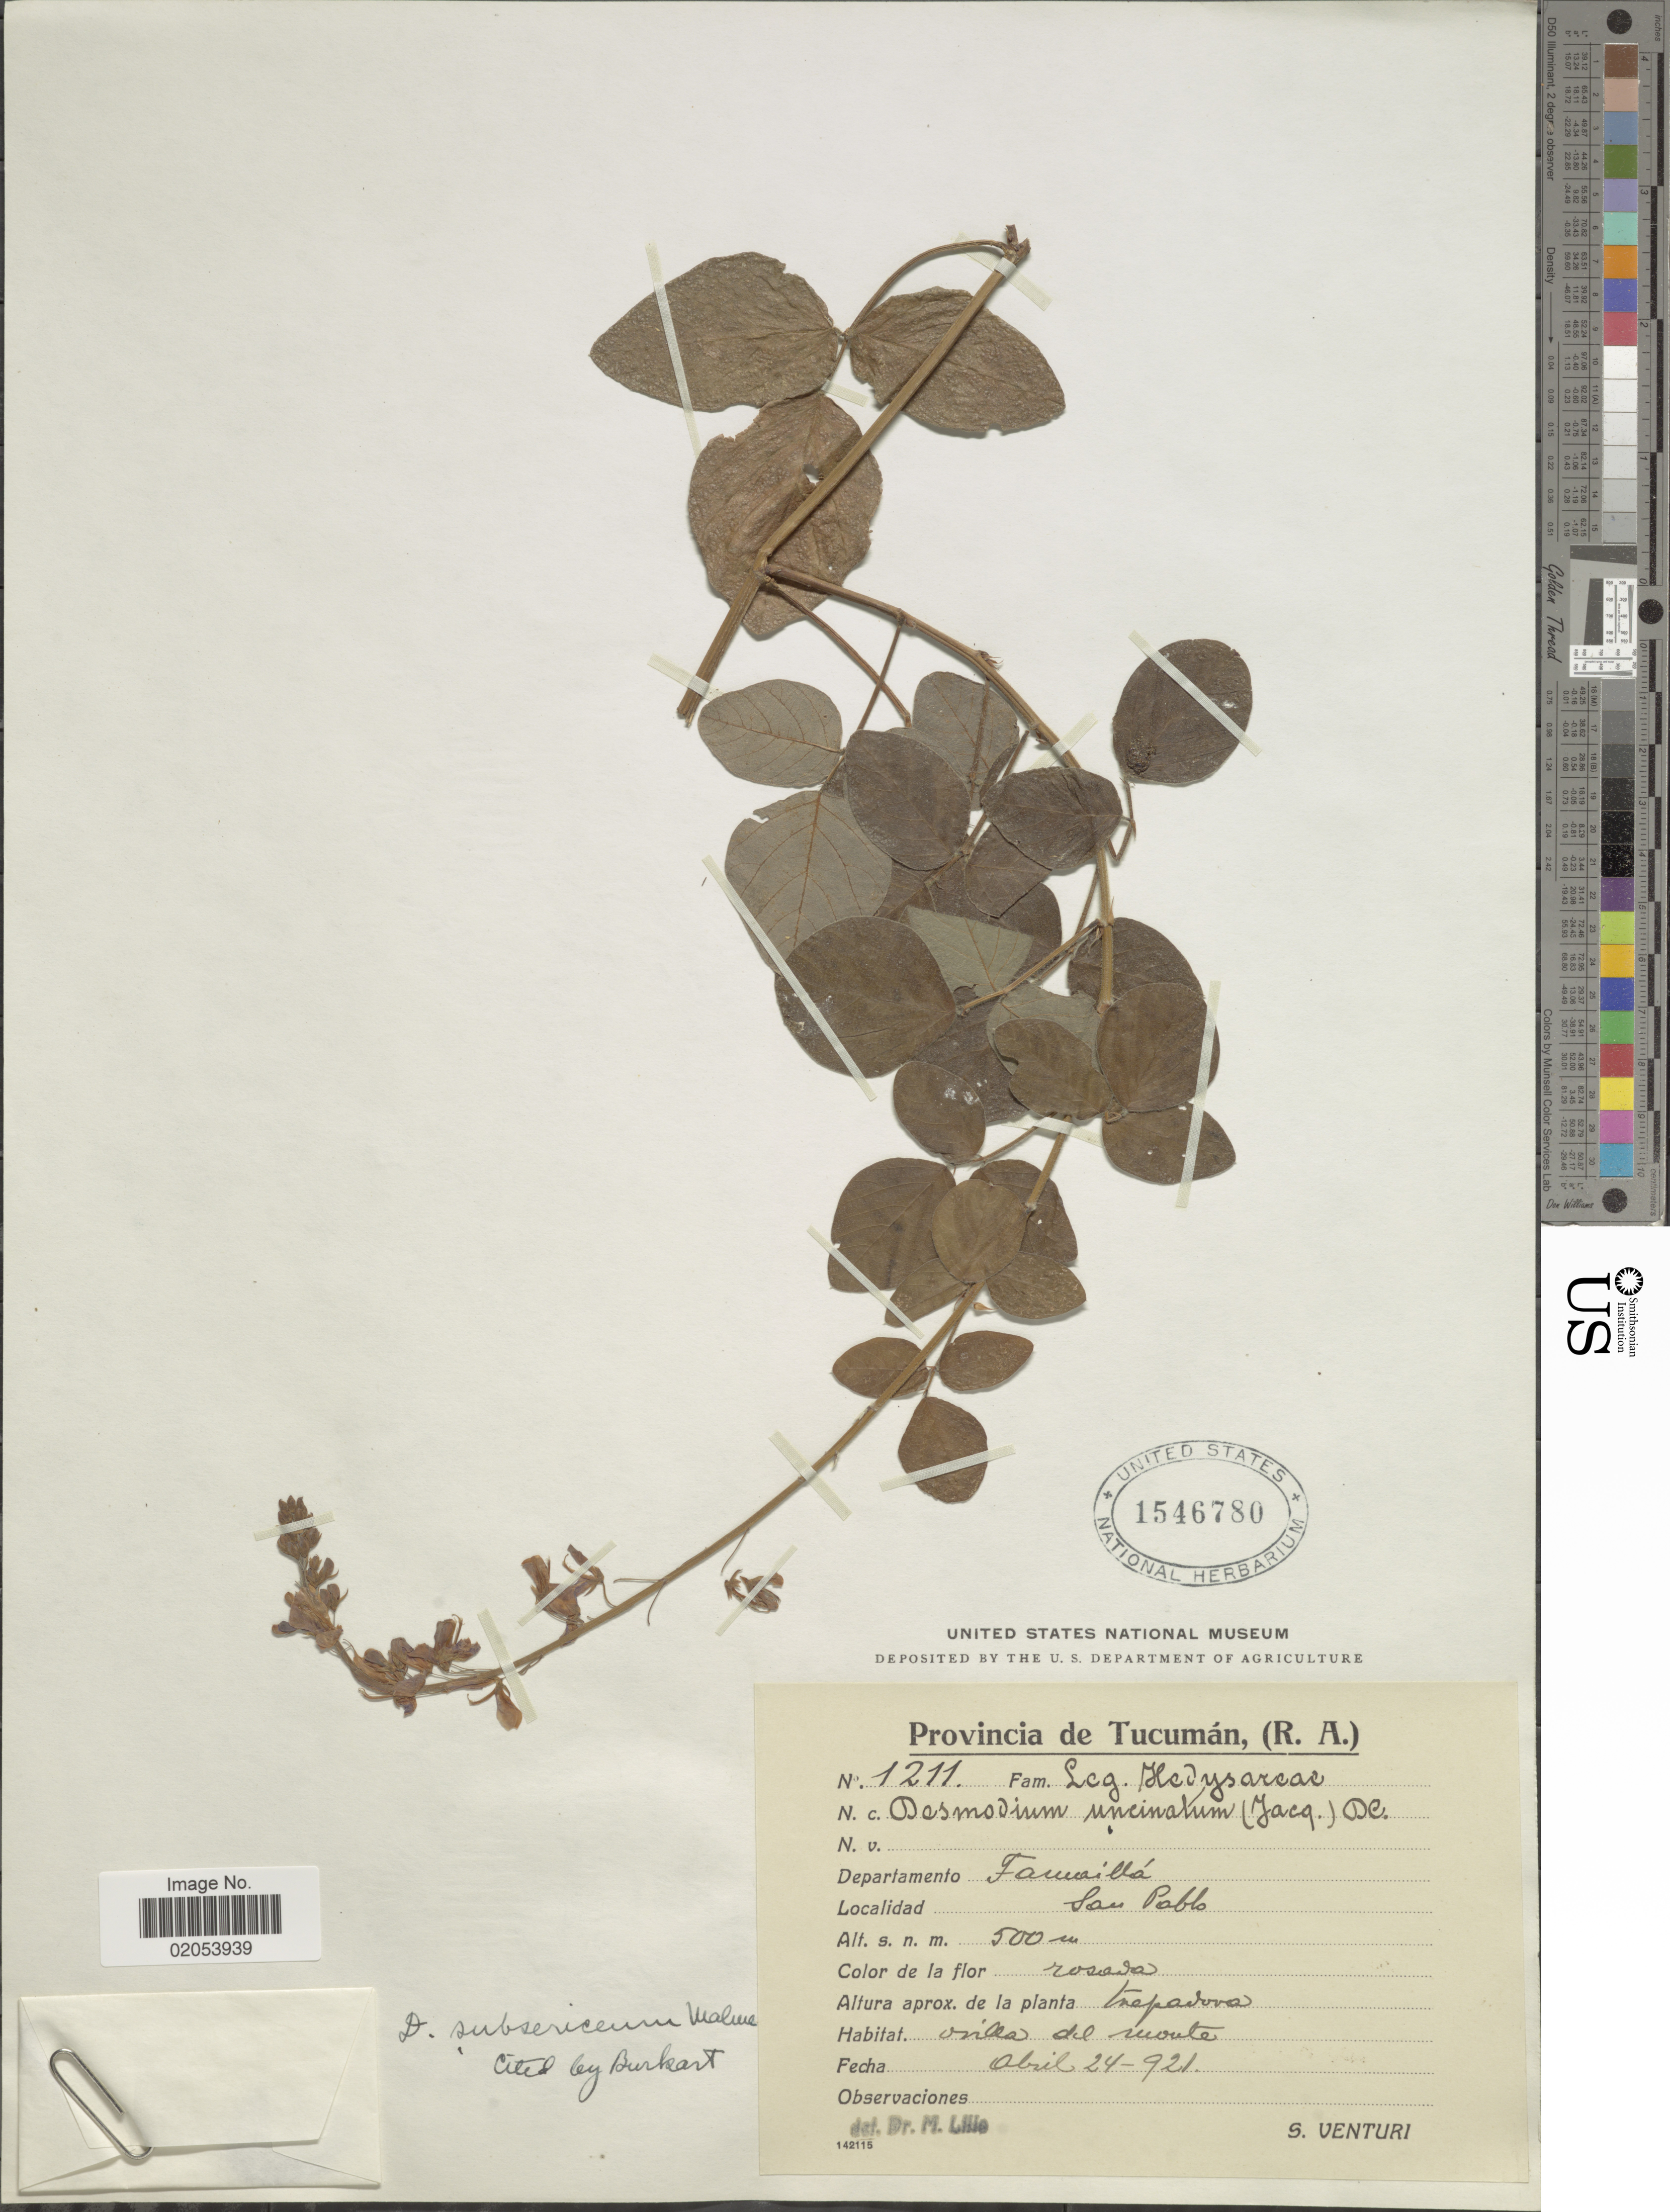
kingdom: Plantae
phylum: Tracheophyta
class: Magnoliopsida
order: Fabales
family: Fabaceae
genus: Desmodium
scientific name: Desmodium subsericeum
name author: Malme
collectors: S. Venturi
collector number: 1211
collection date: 1921-04-24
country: Argentina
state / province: Tucuman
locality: Provincia de Tucuman, (R.A.). Departamento: Famaillá. San Pablo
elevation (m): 500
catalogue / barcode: US 1546780